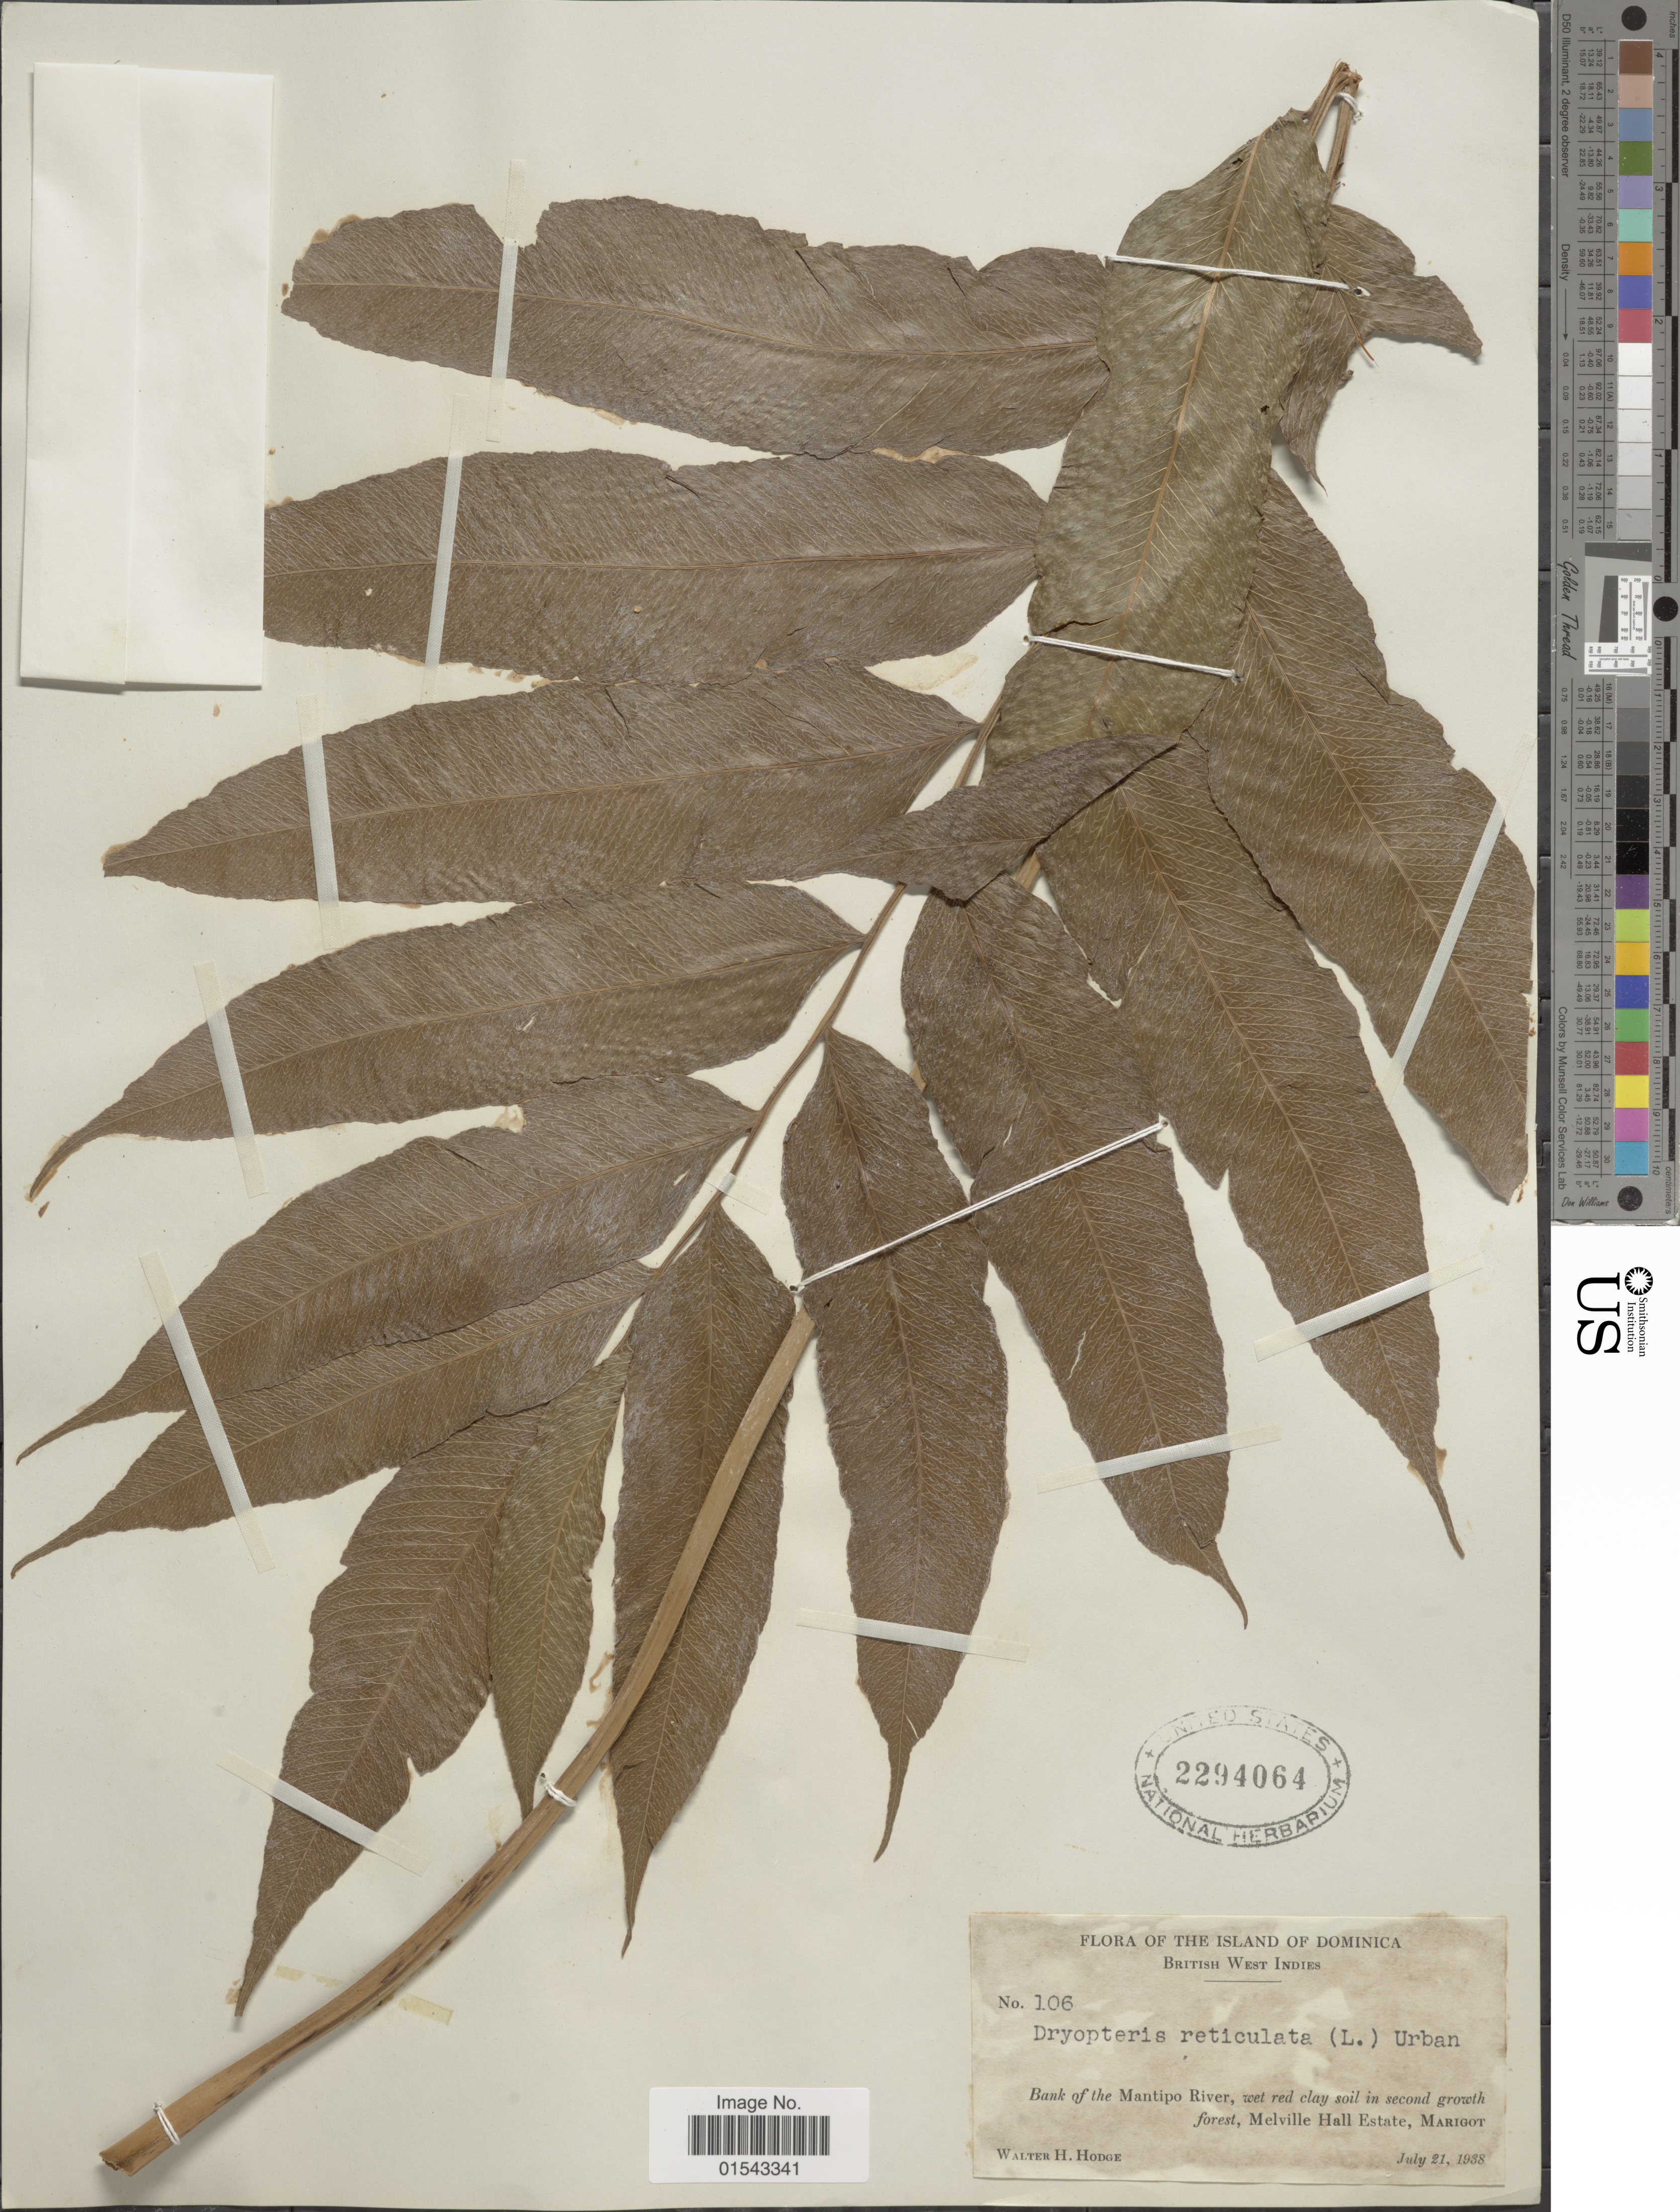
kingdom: Plantae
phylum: Tracheophyta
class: Polypodiopsida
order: Polypodiales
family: Thelypteridaceae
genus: Meniscium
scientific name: Meniscium reticulatum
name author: (L.) Sw.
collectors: W. Hodge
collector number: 106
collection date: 1938-07-21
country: Dominica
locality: British West Indies. Bank of the Mantipo River, Melville Hall Estate, Marigot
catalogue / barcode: US 2294064